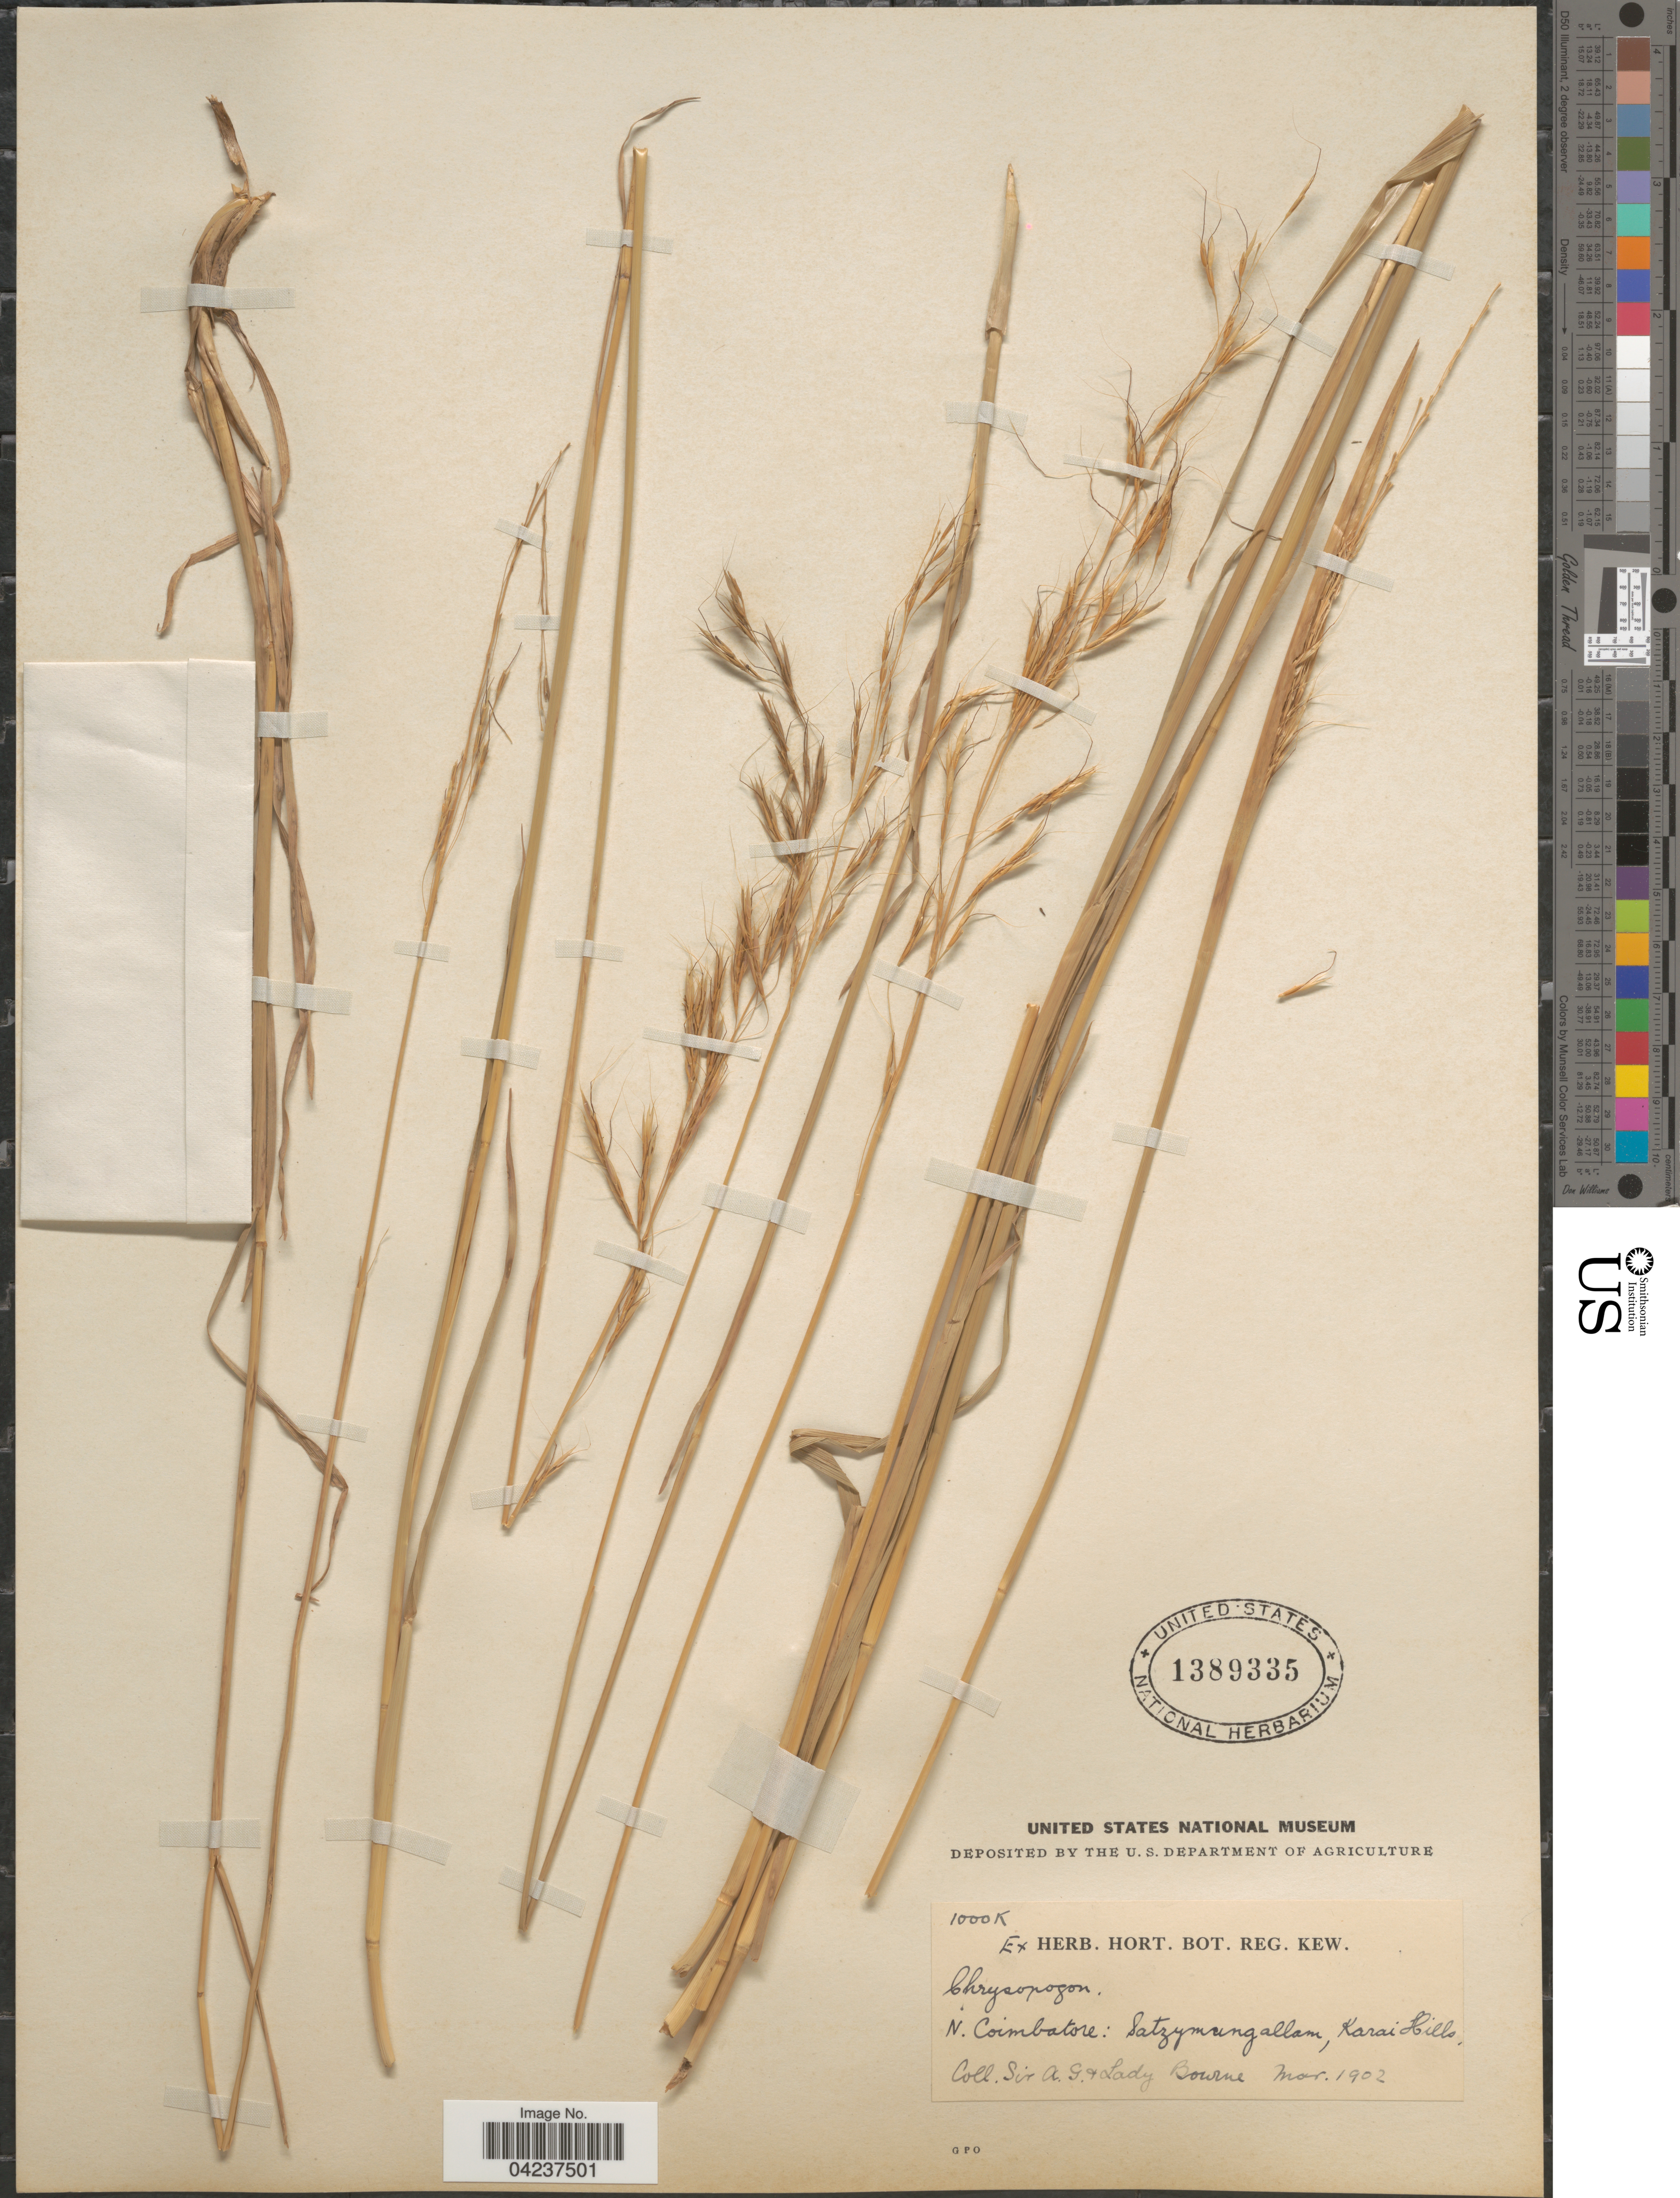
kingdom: Plantae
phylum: Tracheophyta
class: Liliopsida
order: Poales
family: Poaceae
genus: Chrysopogon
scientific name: Chrysopogon sp.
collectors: A. Bourne & Mrs. Bourne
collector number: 1000K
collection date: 1902-03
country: India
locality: N. Coimbatore: Satzmungallam, Karai Hill.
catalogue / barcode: US 1389335